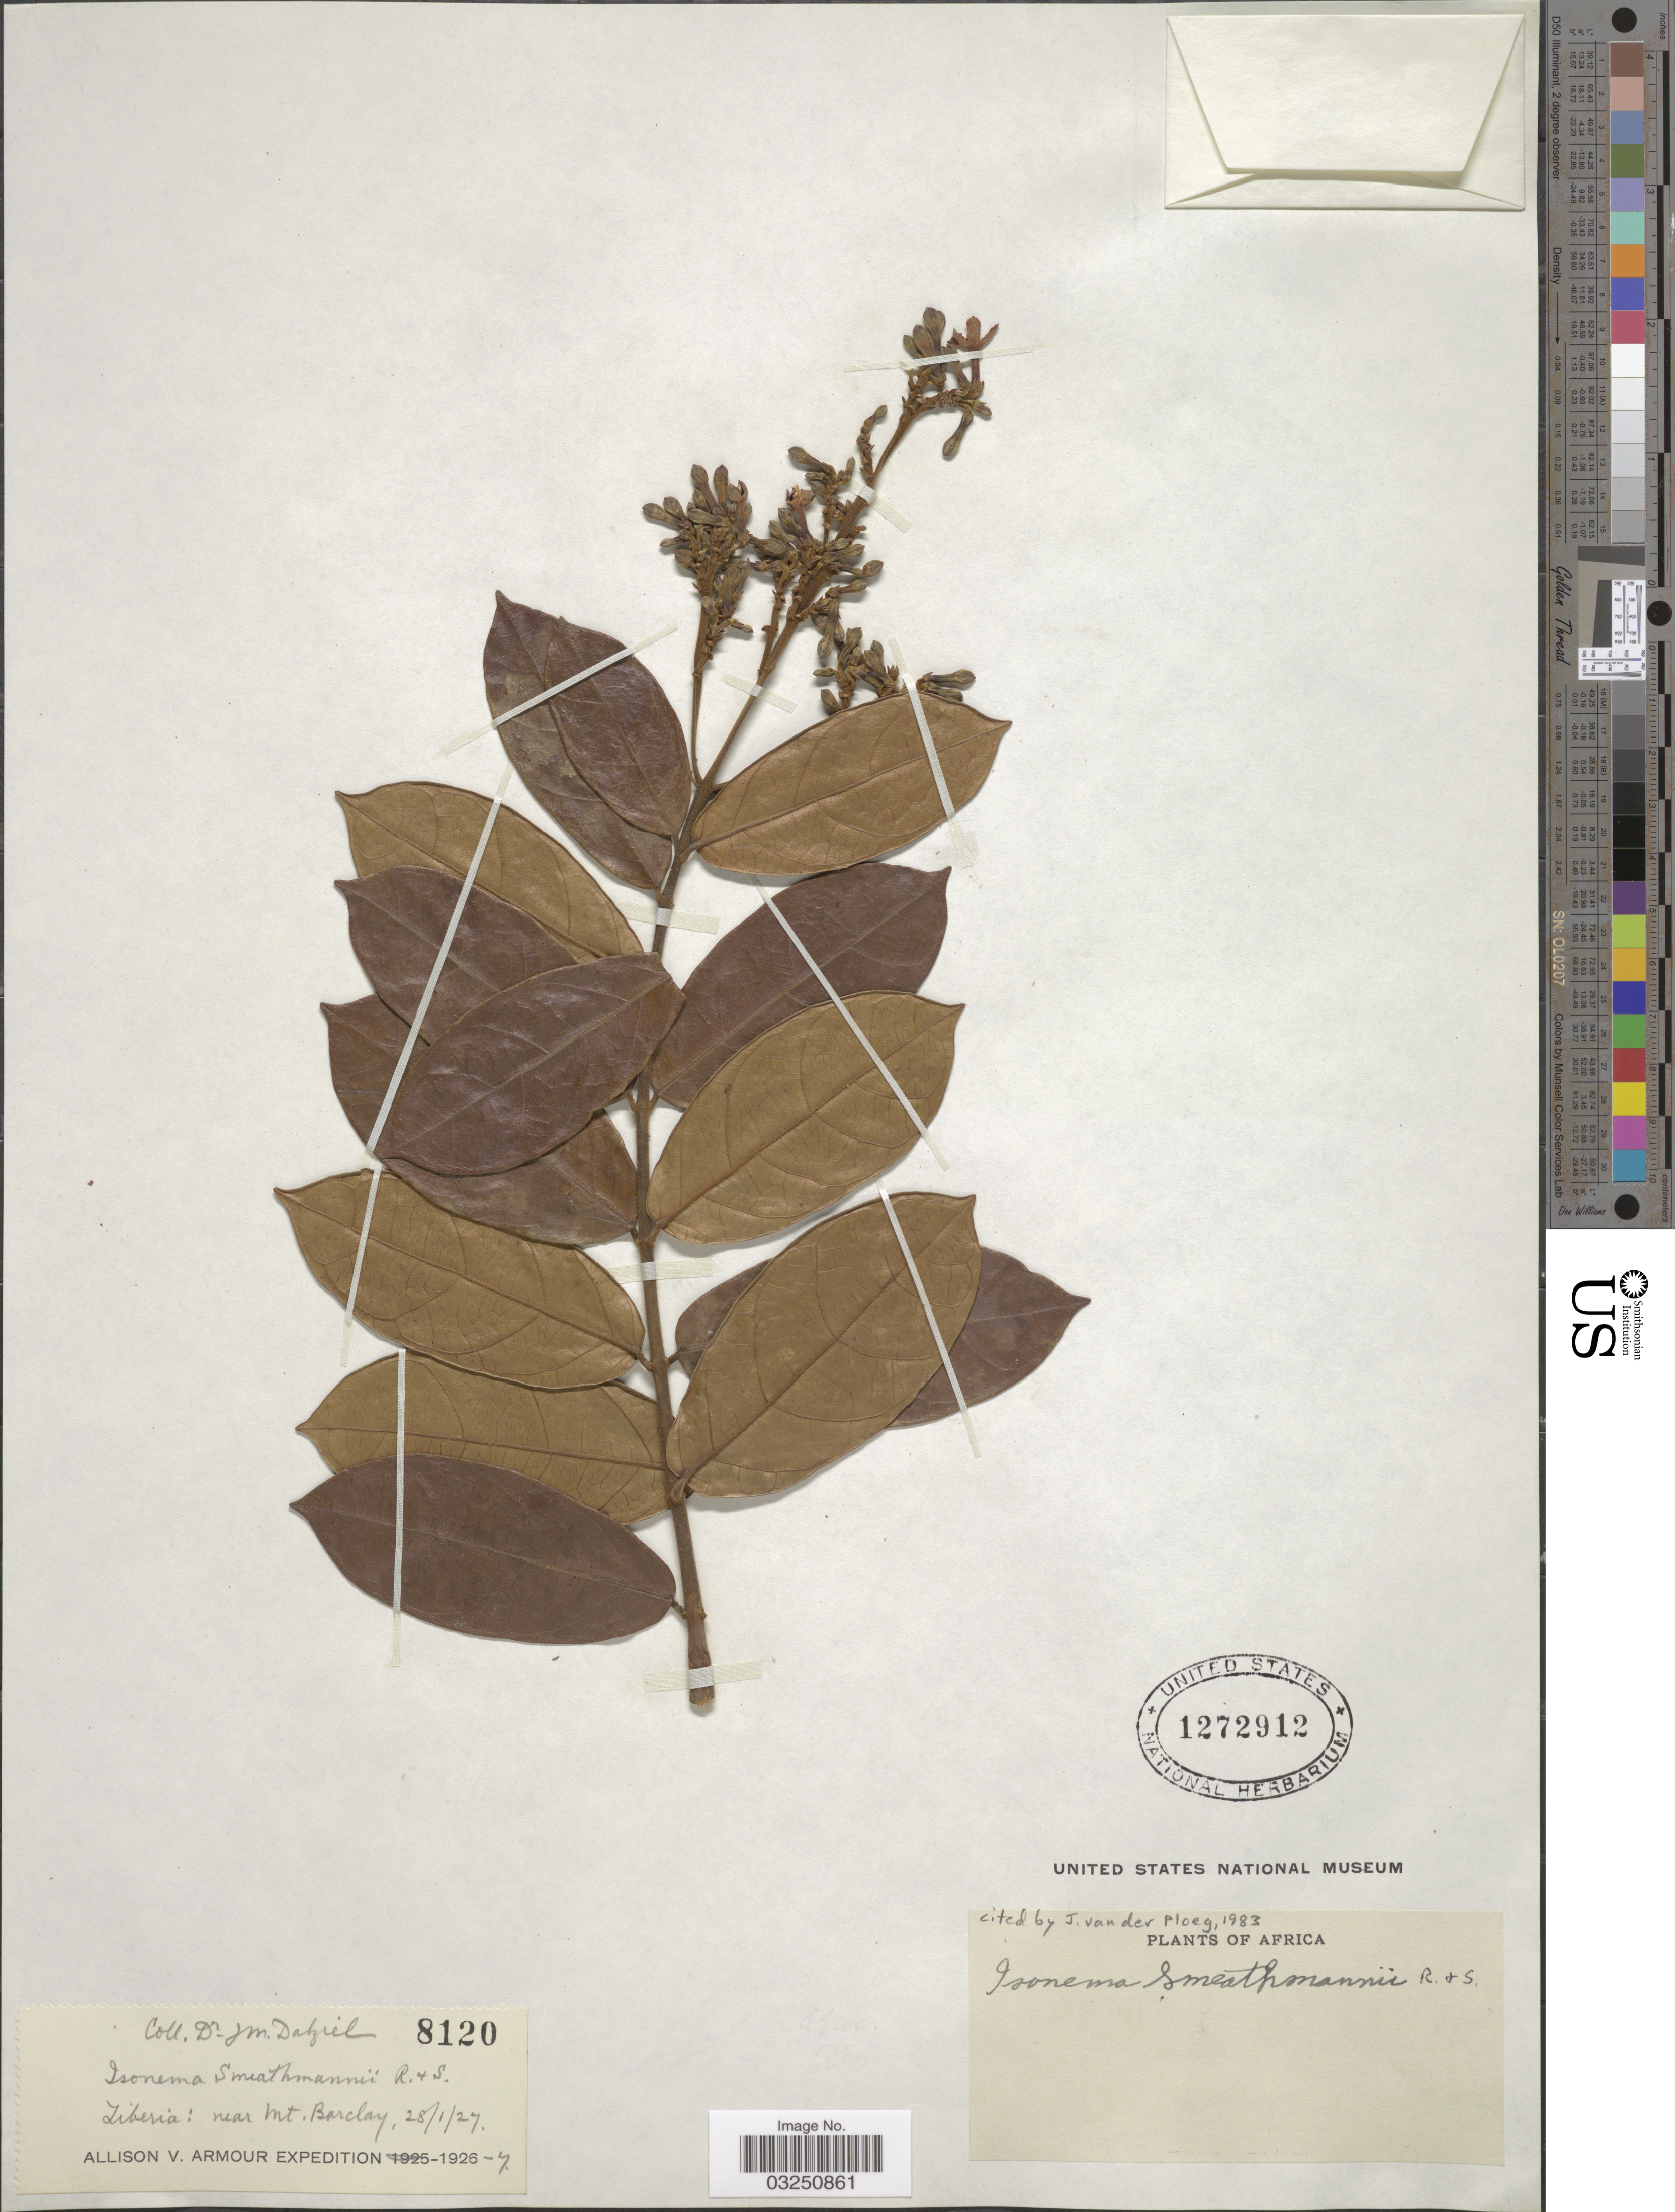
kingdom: Plantae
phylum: Tracheophyta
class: Magnoliopsida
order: Gentianales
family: Apocynaceae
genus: Isonema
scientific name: Isonema smeathmannii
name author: Roem. & Schult.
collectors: J. Dalziel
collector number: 8120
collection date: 1927-01-28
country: Liberia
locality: Africa. Liberia: near Mt. Barclay.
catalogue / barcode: US 1272912